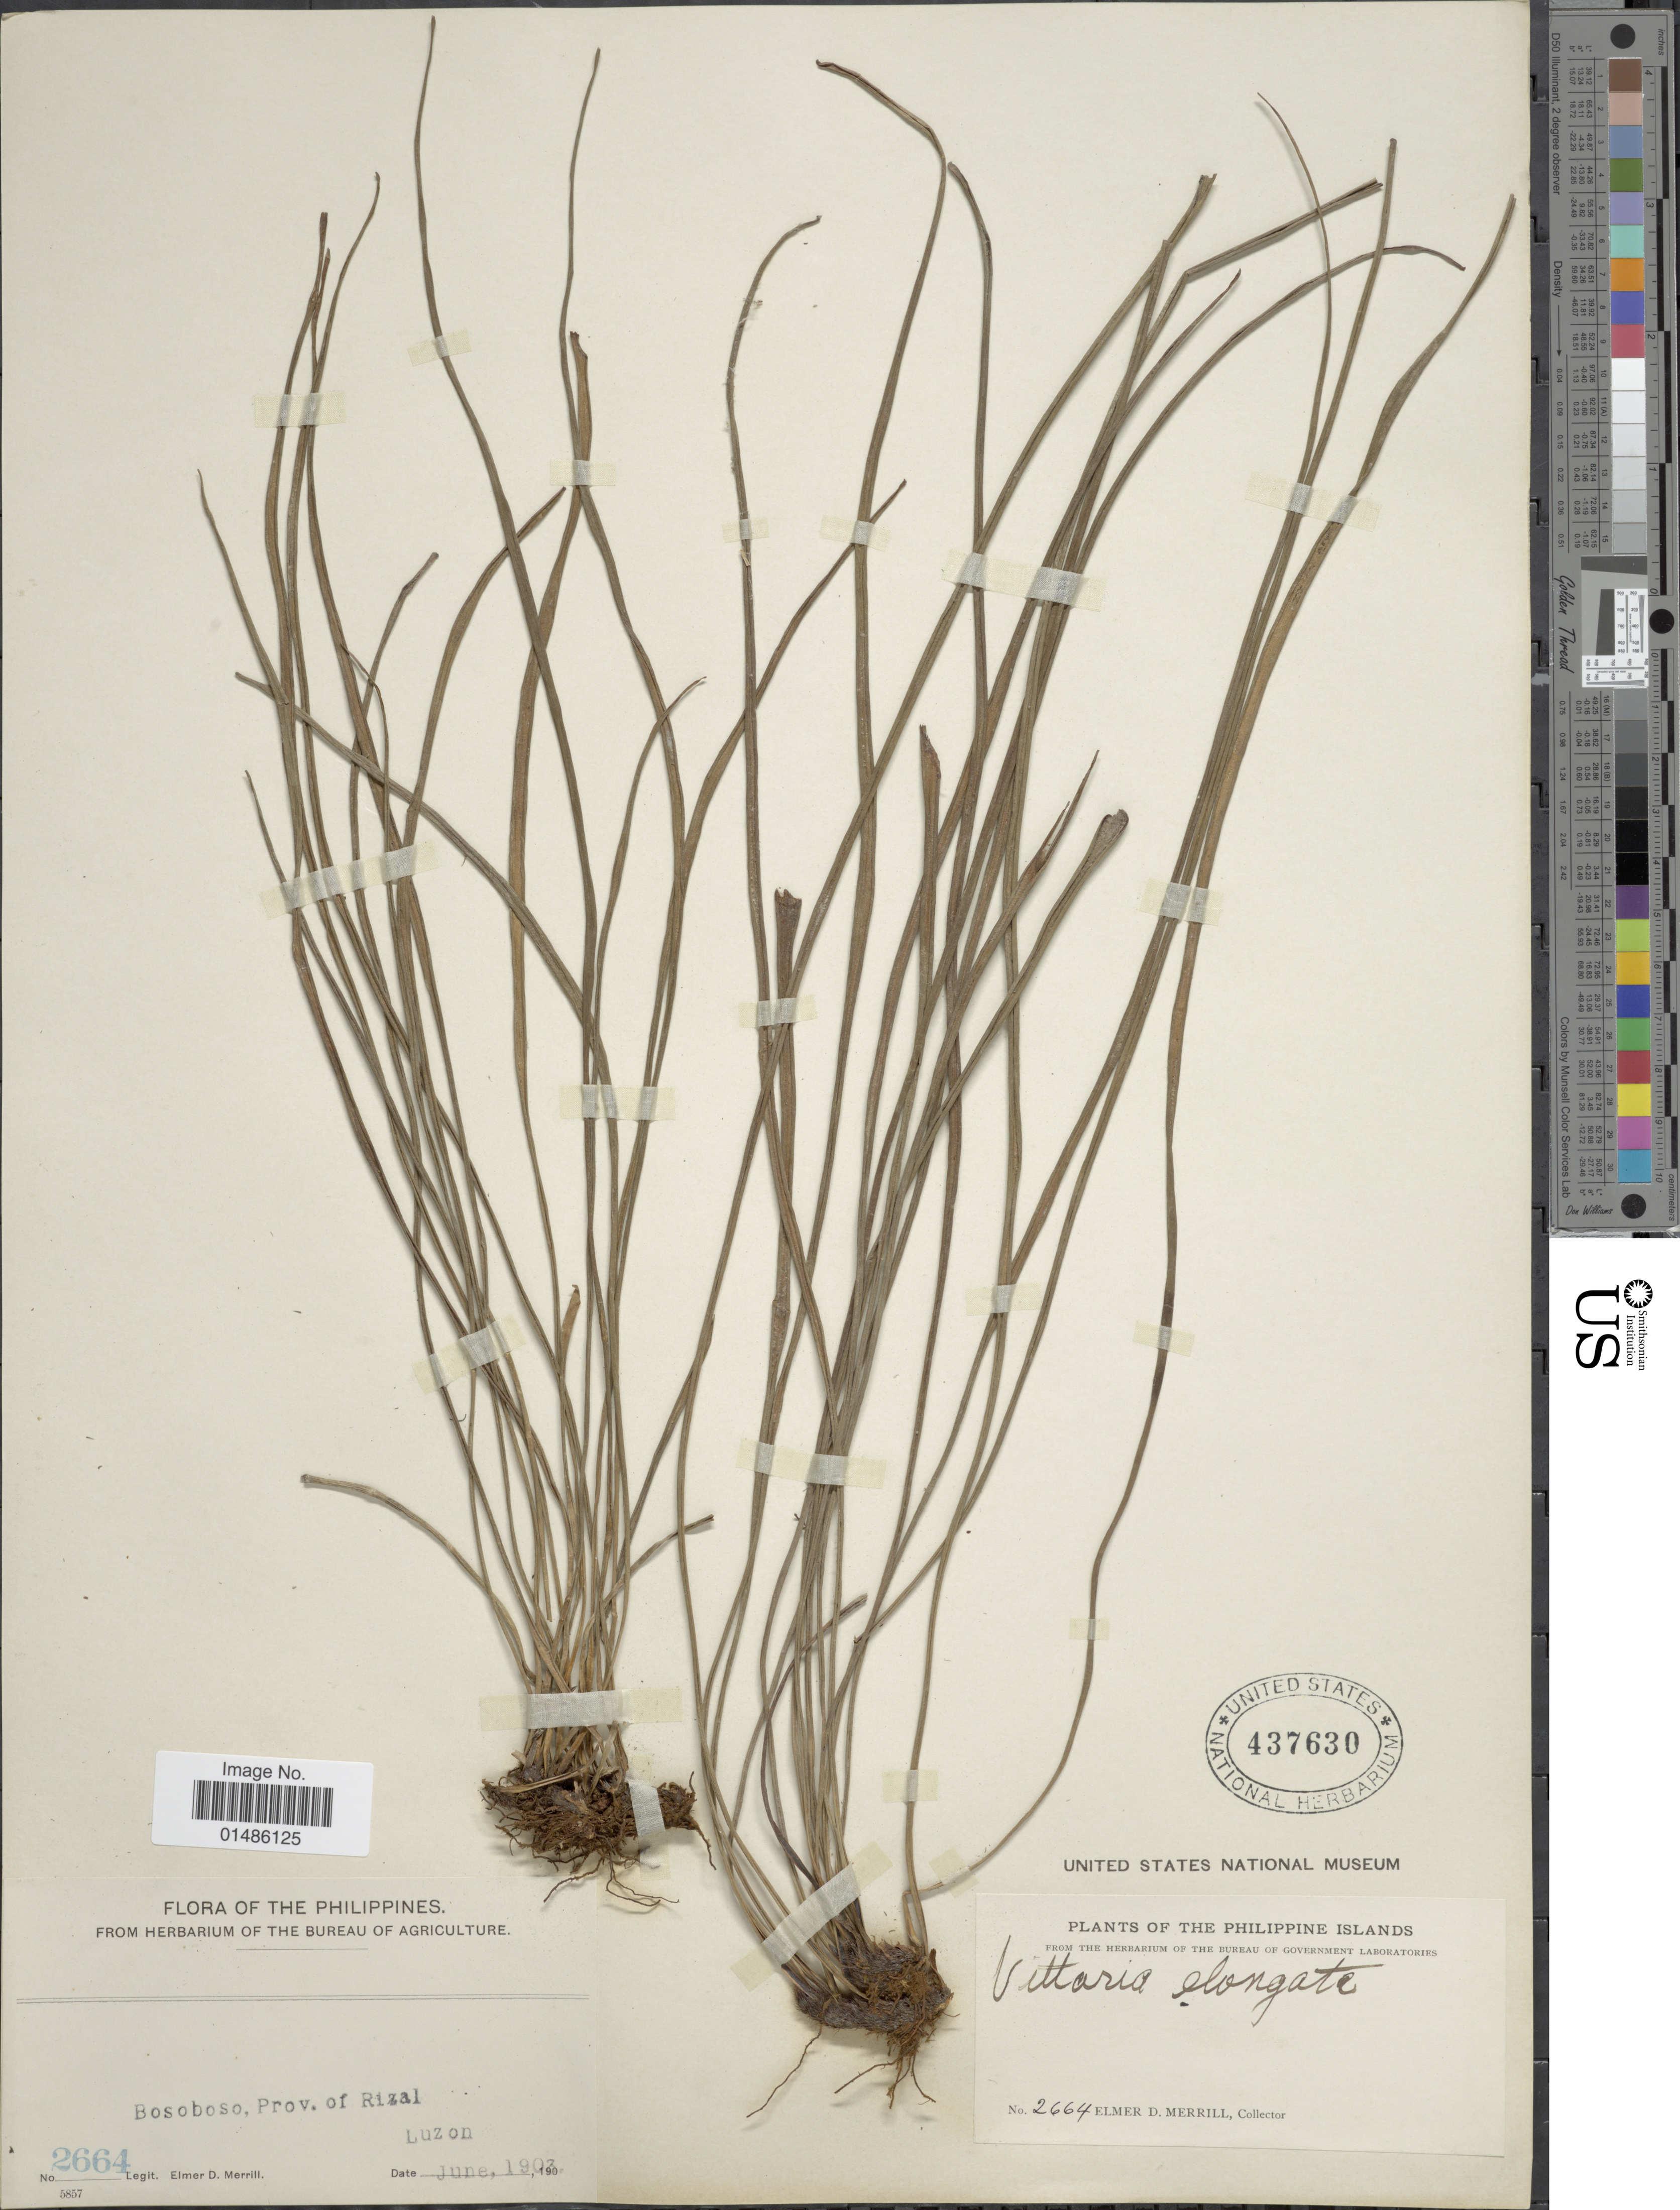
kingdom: Plantae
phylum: Tracheophyta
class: Polypodiopsida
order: Polypodiales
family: Pteridaceae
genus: Haplopteris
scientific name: Haplopteris elongata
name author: (Sw.) Crane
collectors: E. D. Merrill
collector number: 2664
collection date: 1903-06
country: Philippines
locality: Bosoboso, Prov. of Rizal, Luzon.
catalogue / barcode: US 437630